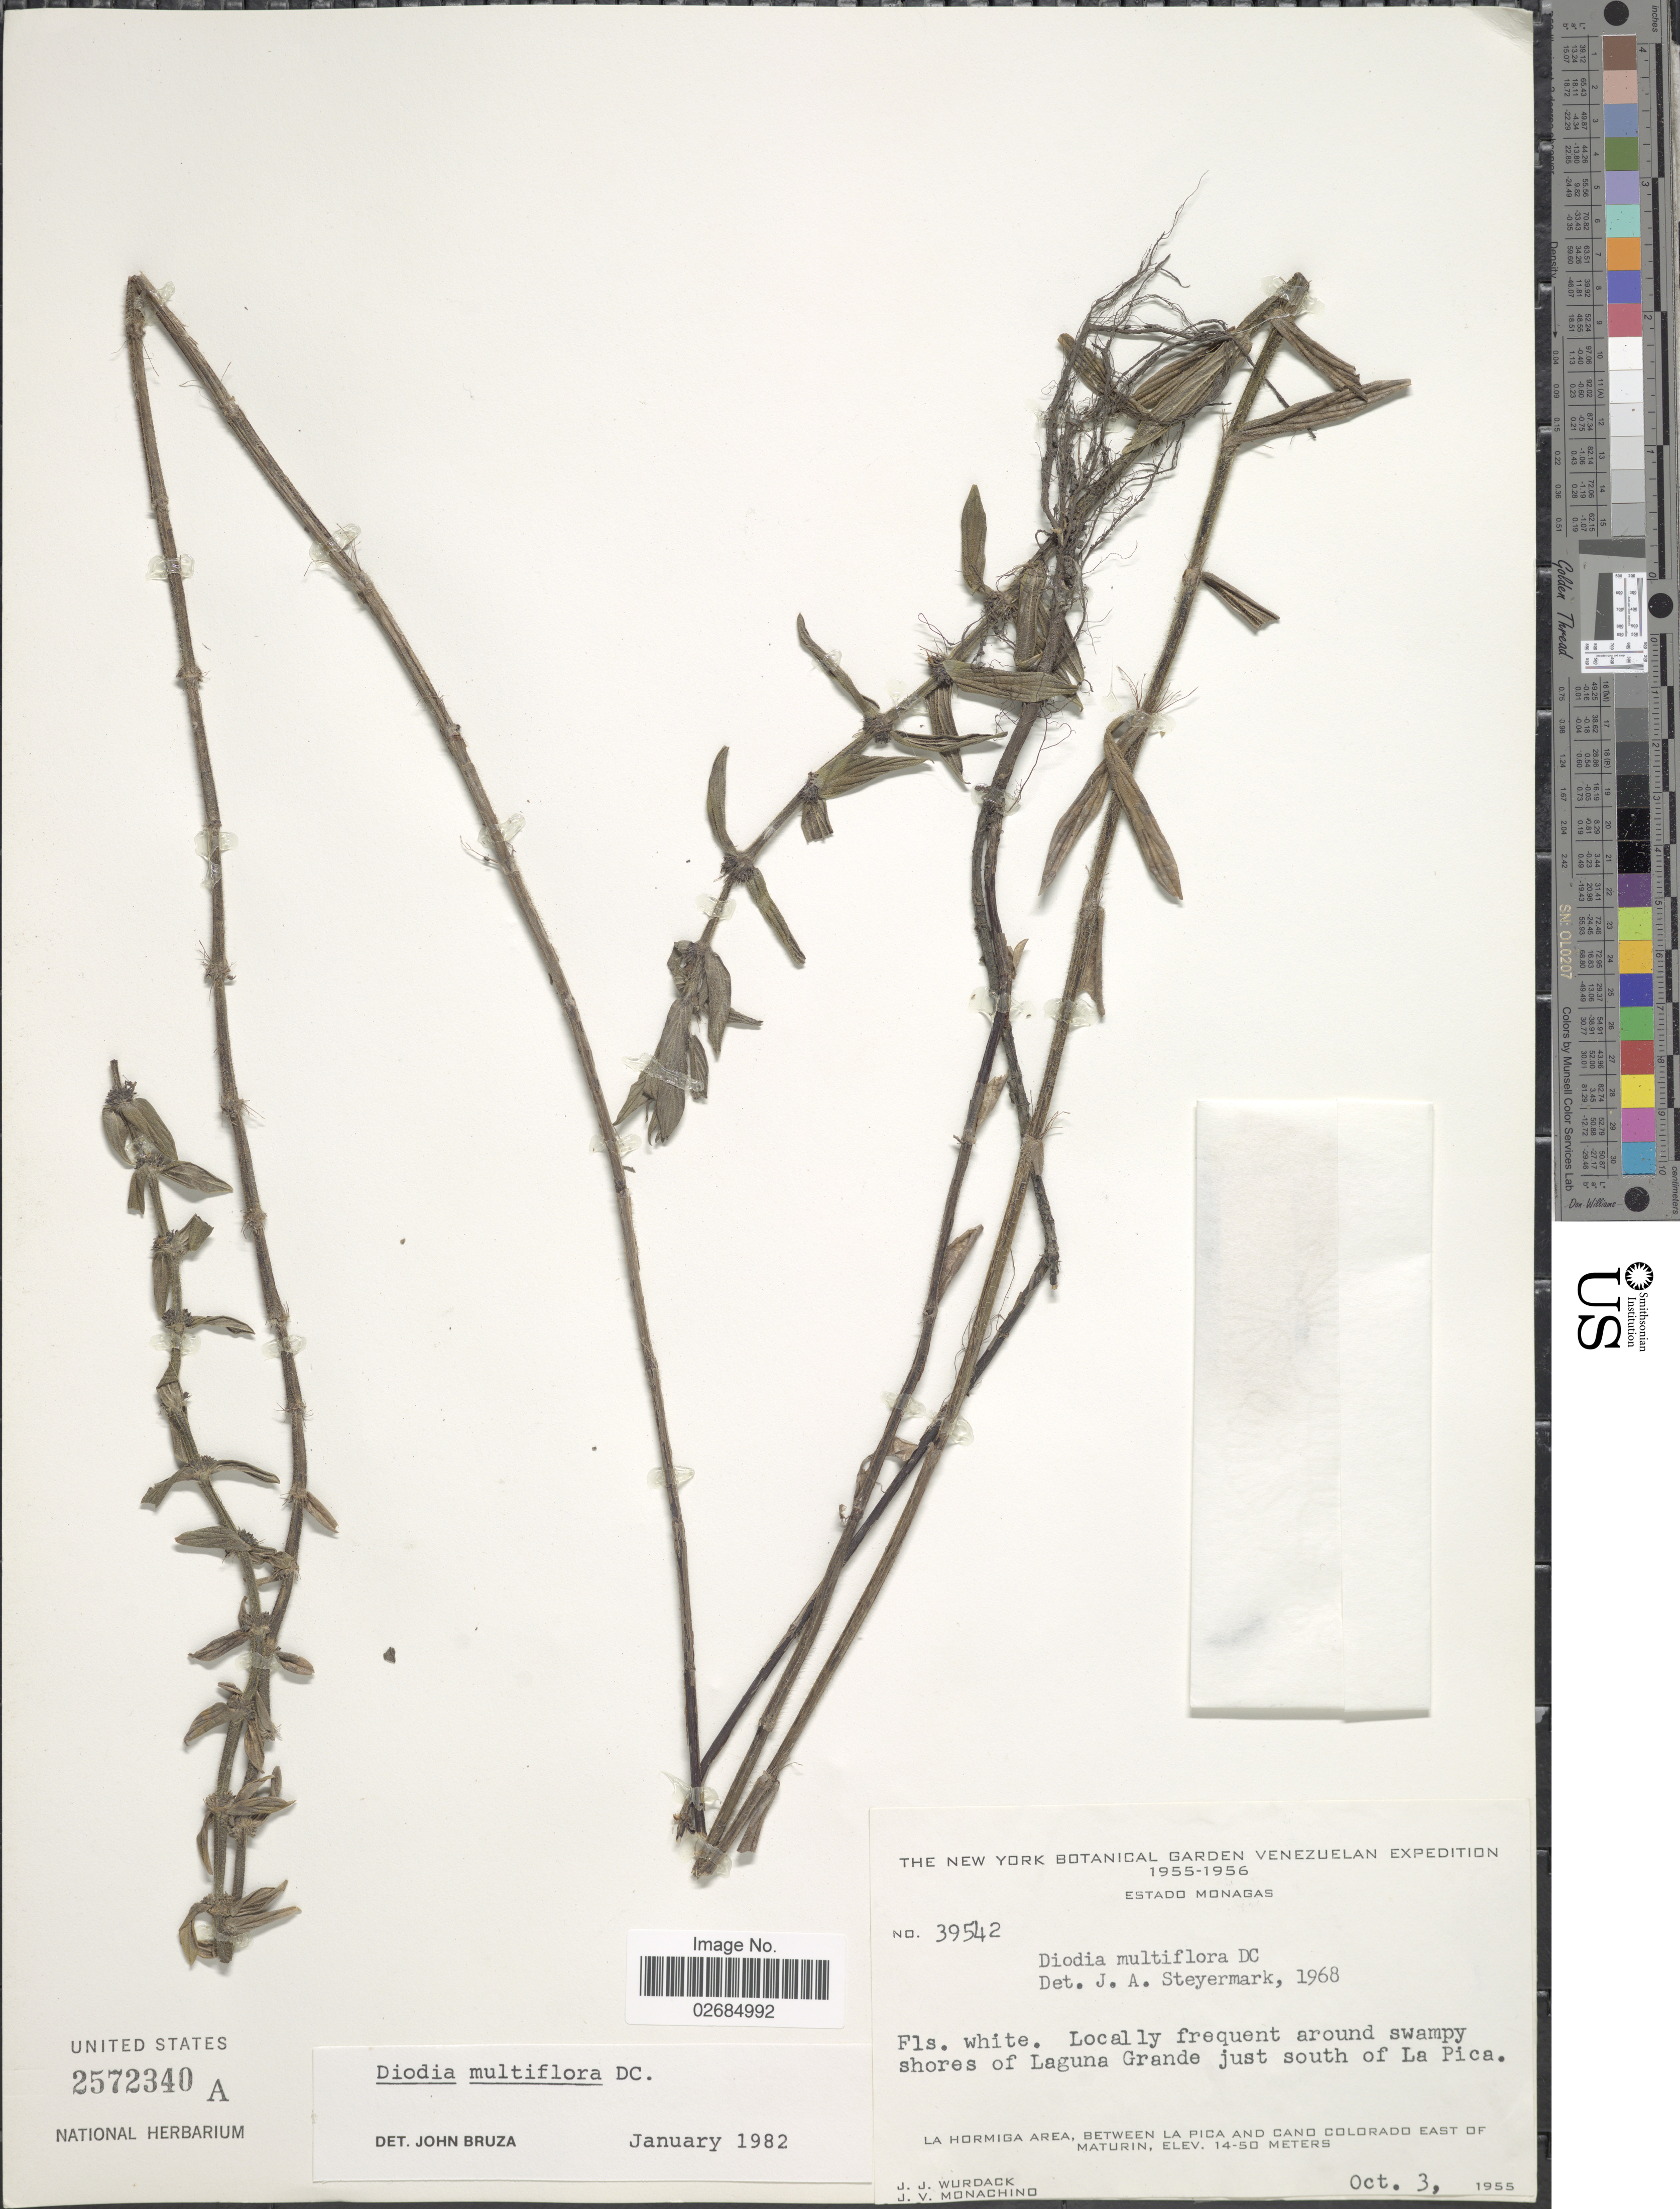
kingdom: Plantae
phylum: Tracheophyta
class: Magnoliopsida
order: Gentianales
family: Rubiaceae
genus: Diodia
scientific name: Diodia multiflora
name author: DC.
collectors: J. J. Wurdack & J. V. Monachino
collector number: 39542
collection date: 1955-10-03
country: Venezuela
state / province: Monagas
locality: Shores of Laguna Grande just south of La Pica. La Hormiga Area, between La Pica and Cano Colorado east of Maturin.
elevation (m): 14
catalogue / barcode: US 2572340A